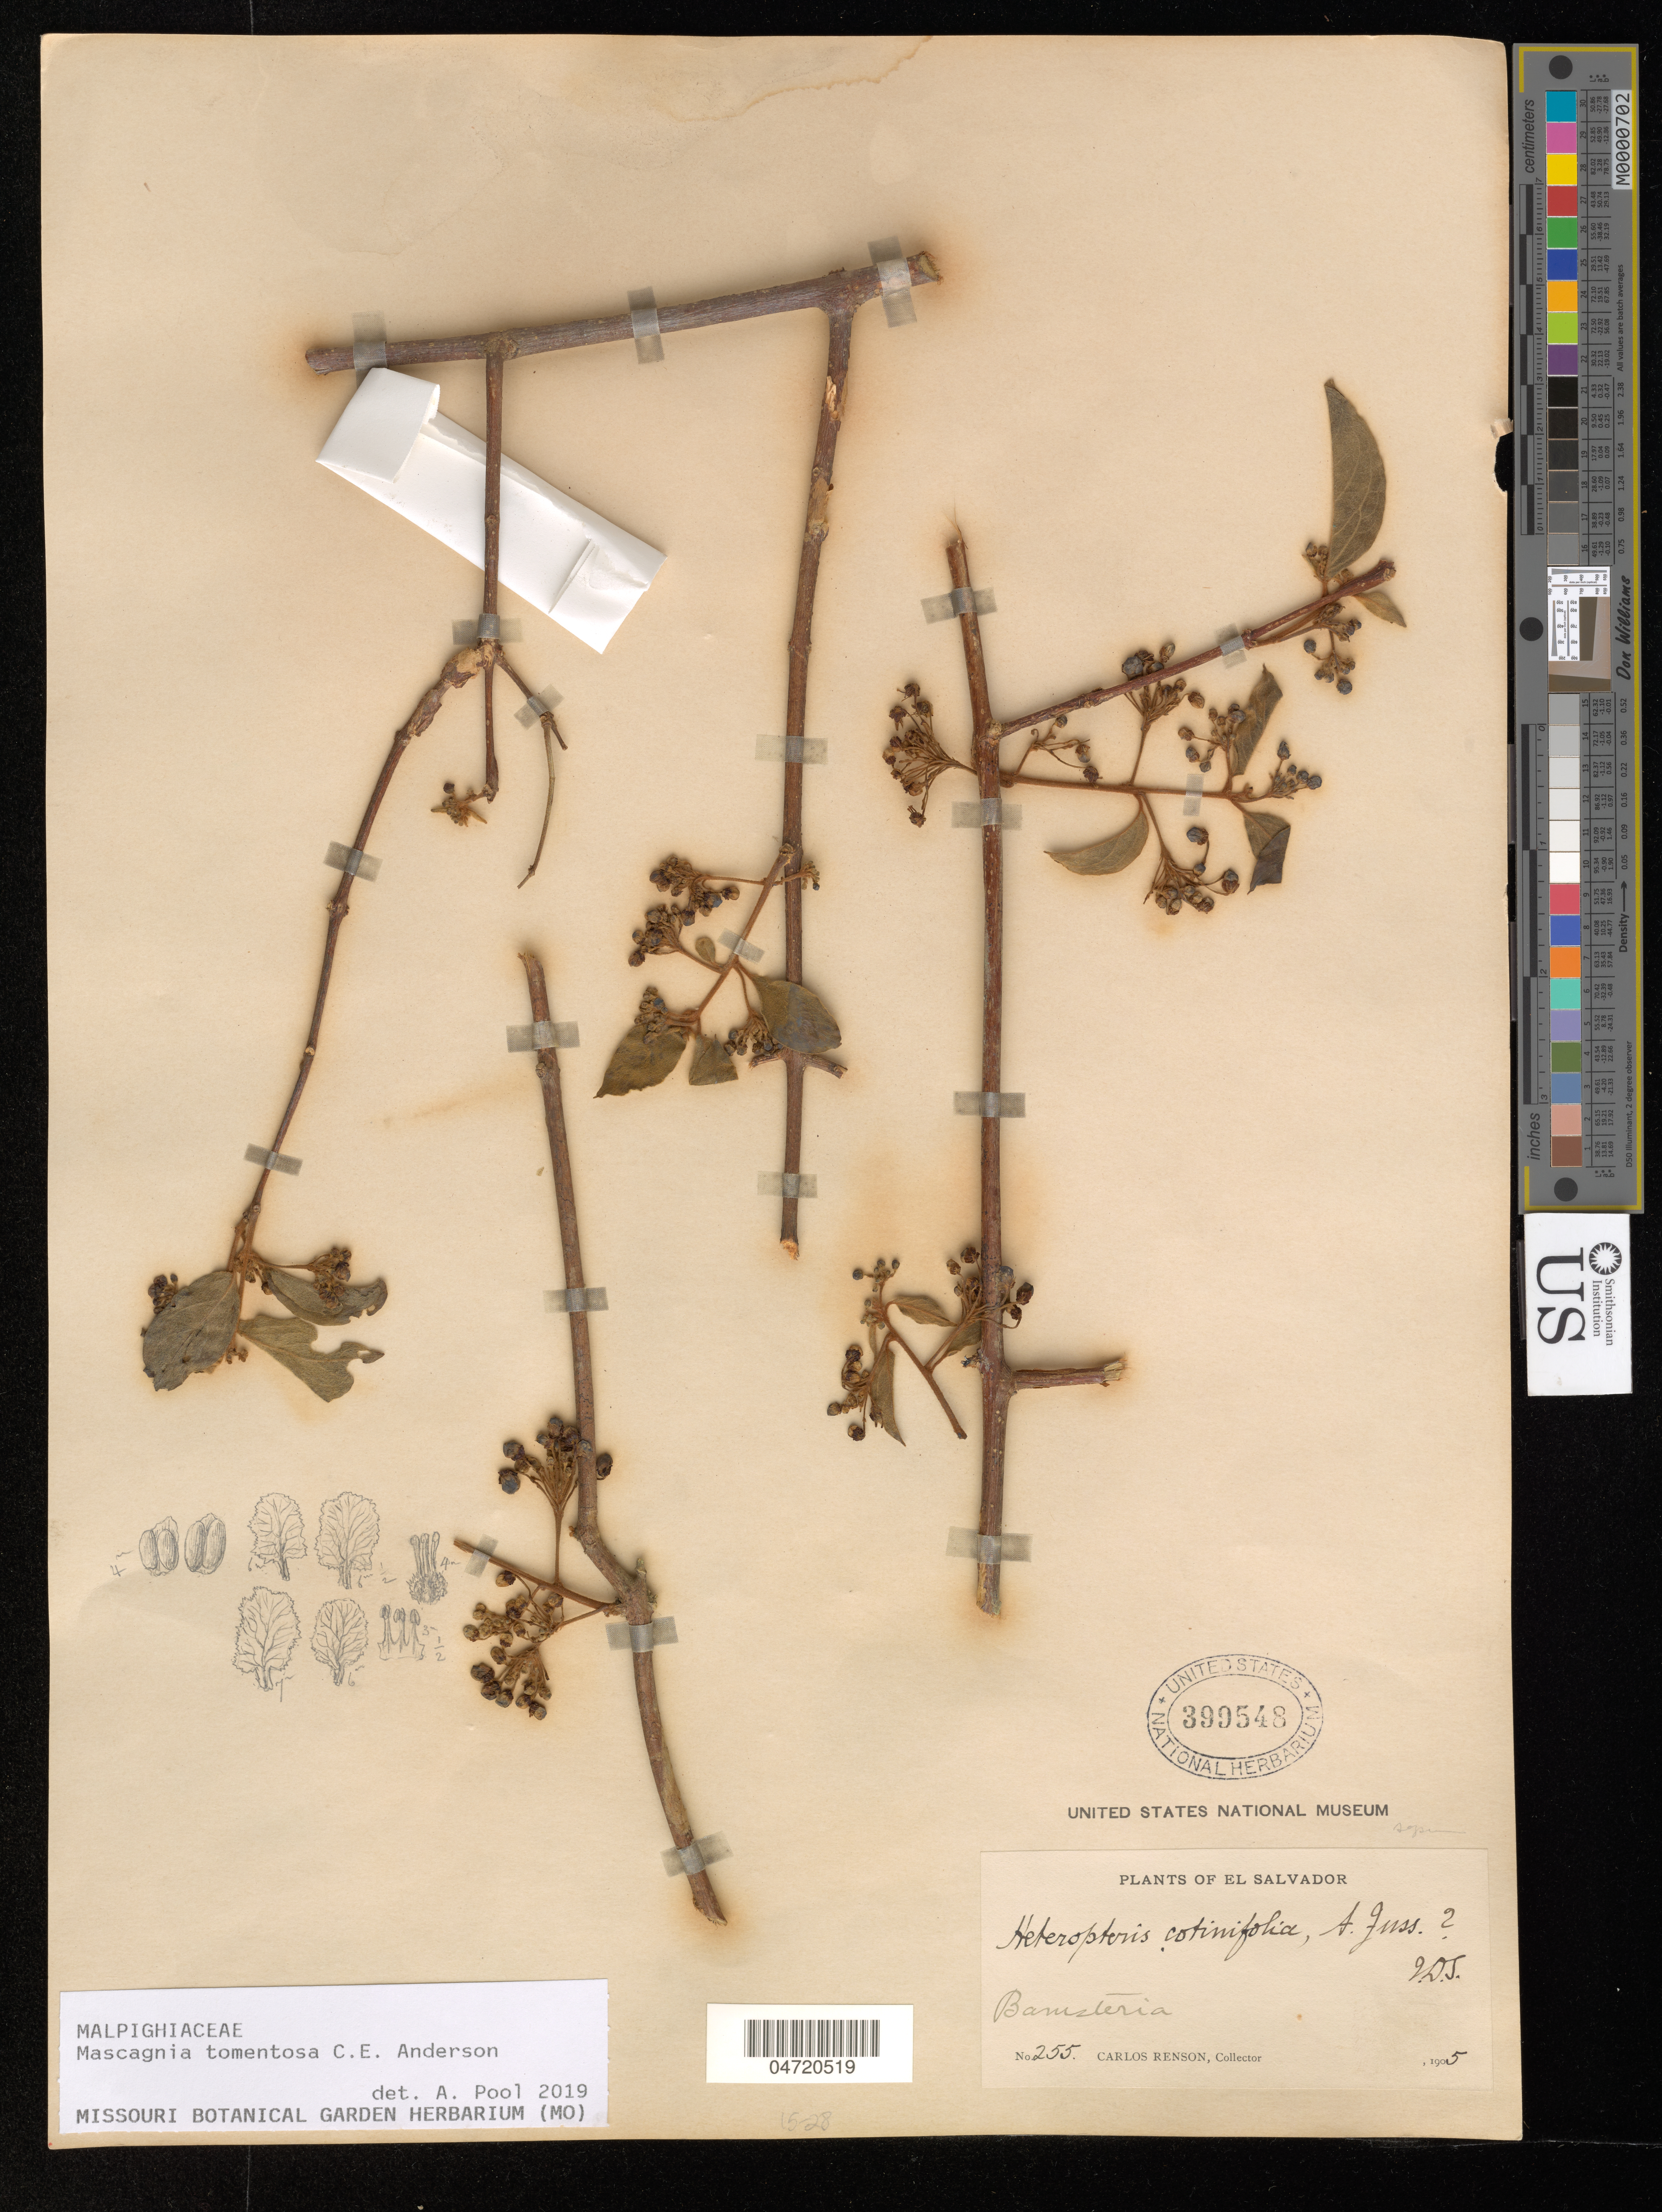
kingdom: Plantae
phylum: Tracheophyta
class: Magnoliopsida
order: Malpighiales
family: Malpighiaceae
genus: Mascagnia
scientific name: Mascagnia tomentosa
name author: C.E. Anderson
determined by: Pool, A., (MO), Missouri Botanical Garden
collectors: C. Renson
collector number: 255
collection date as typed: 1905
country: El Salvador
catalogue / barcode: US 399548